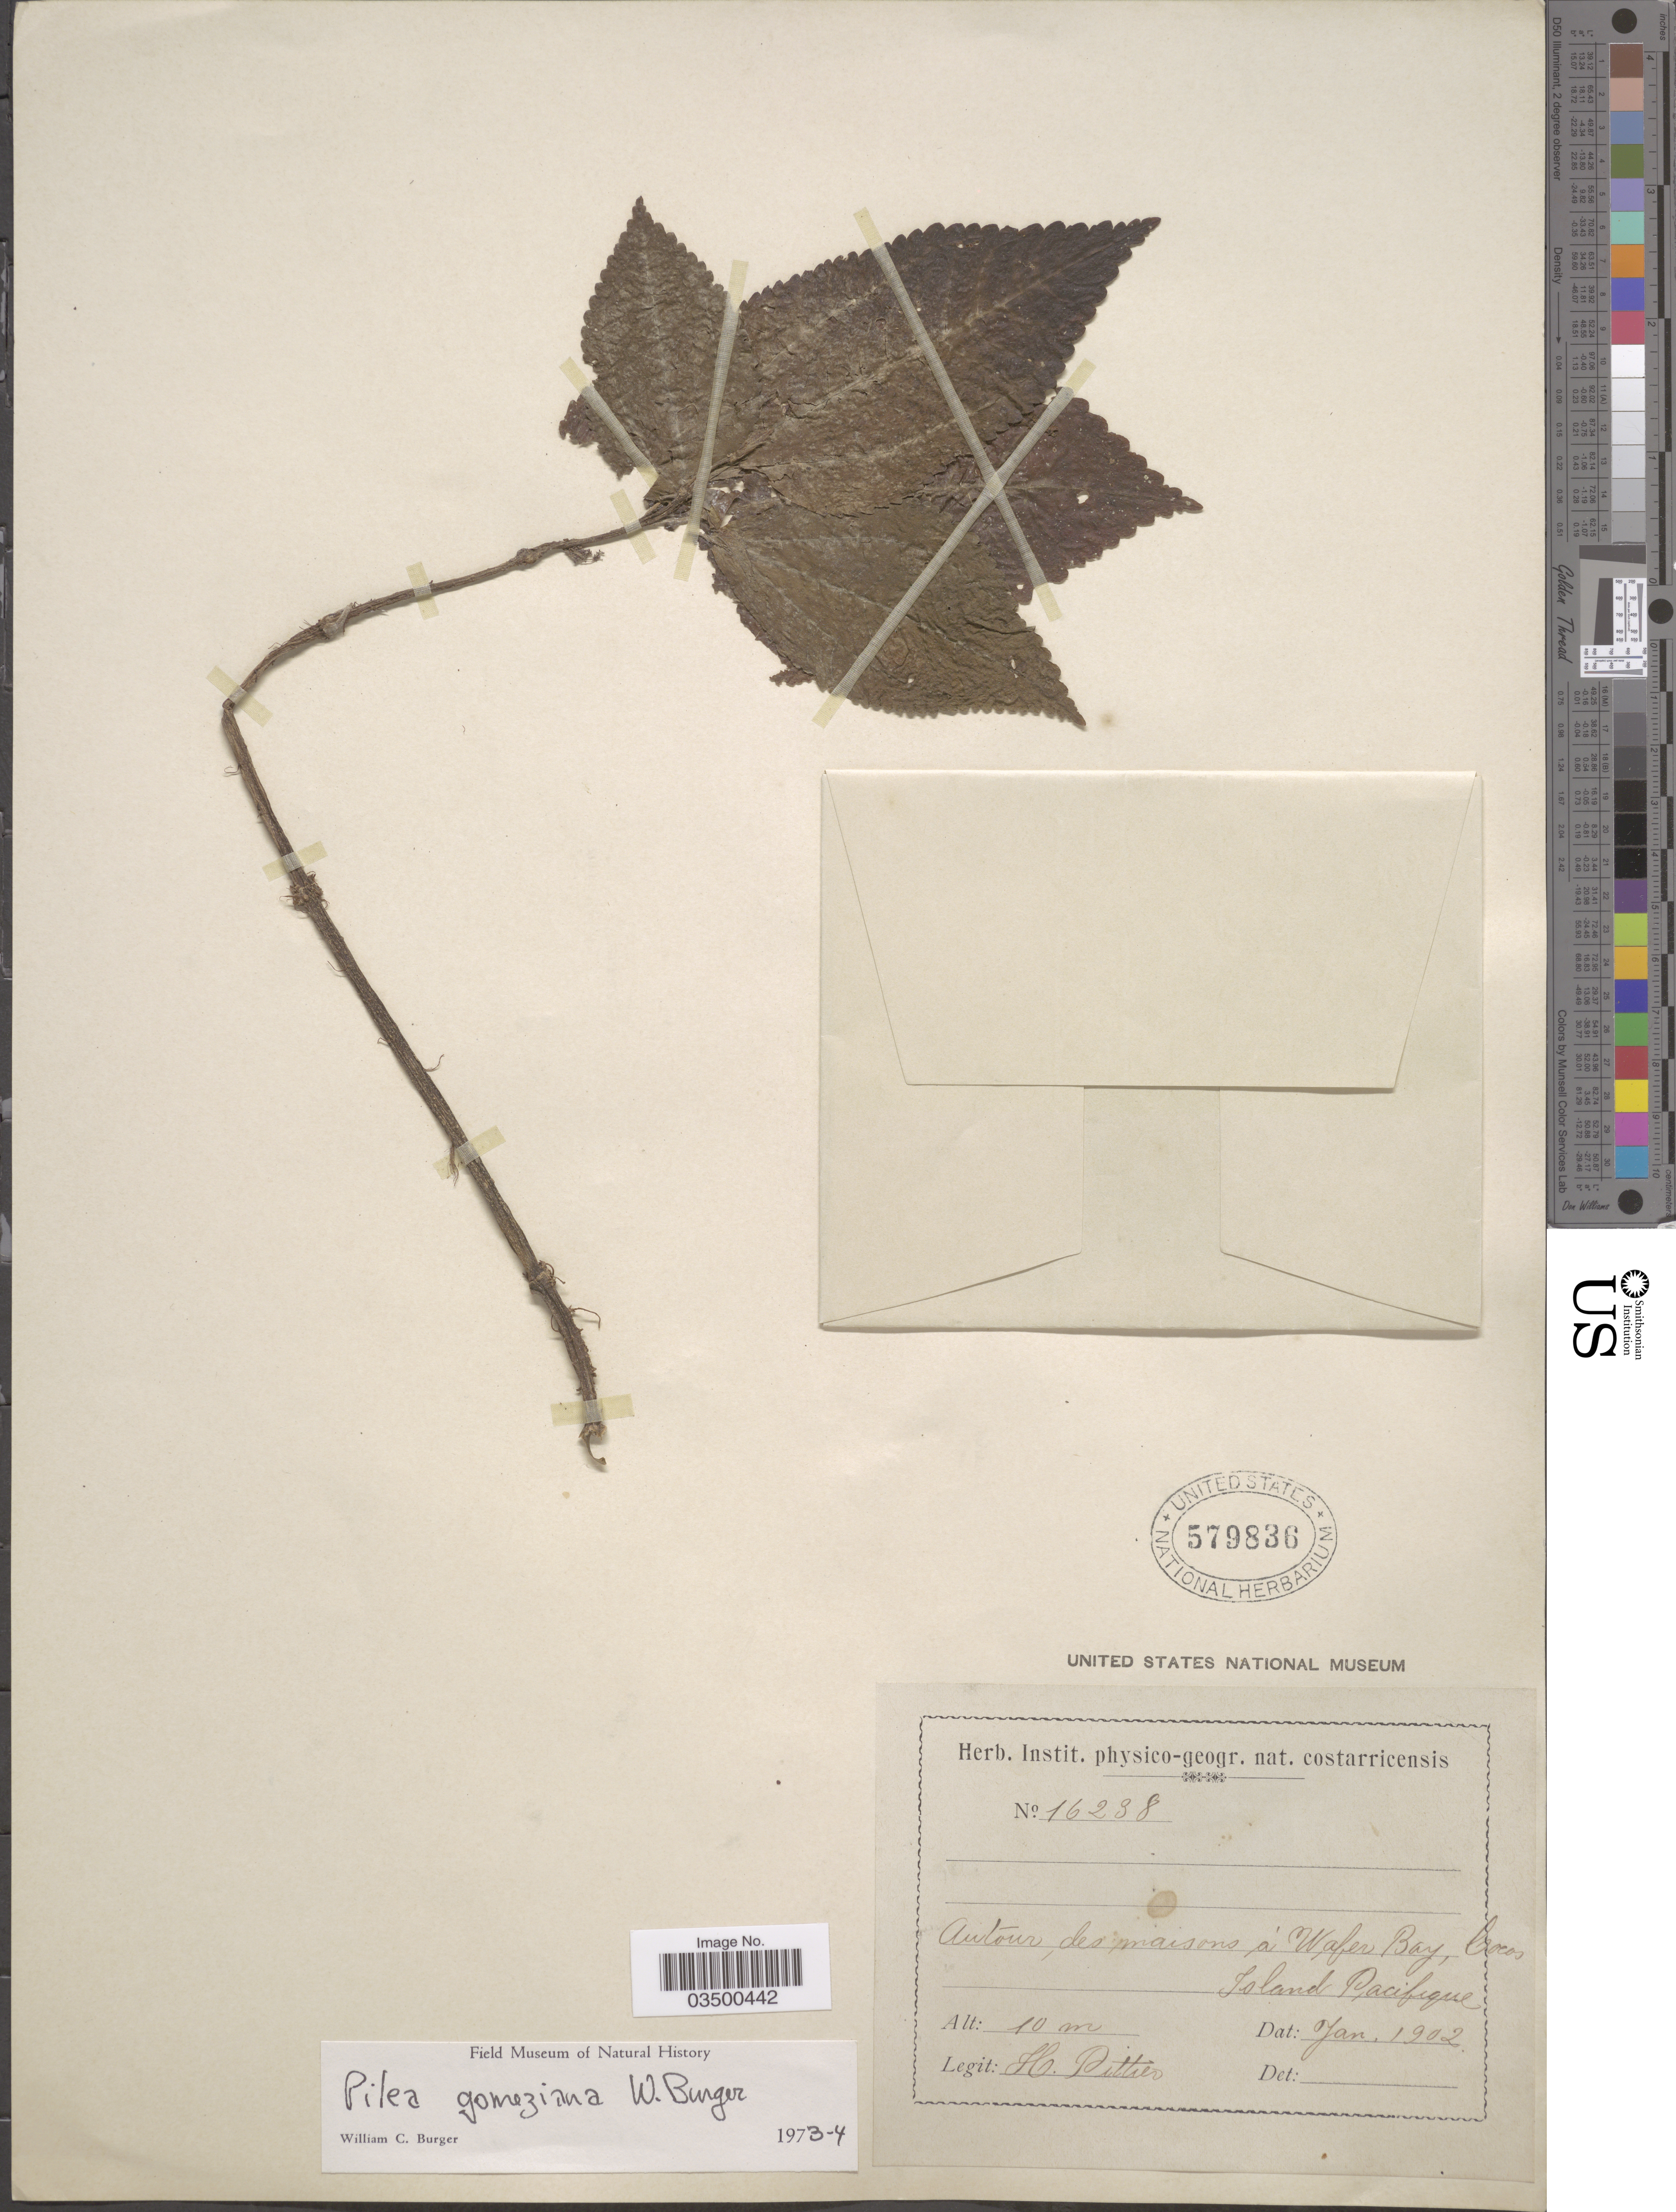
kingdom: Plantae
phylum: Tracheophyta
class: Magnoliopsida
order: Rosales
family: Urticaceae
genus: Pilea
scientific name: Pilea gomeziana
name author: W.C. Burger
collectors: H. F. Pittier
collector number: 16238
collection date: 1902-01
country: Costa Rica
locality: Antour, des maisons á Wafer Bay, locos Island Pacifique.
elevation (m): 10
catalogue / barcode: US 579836